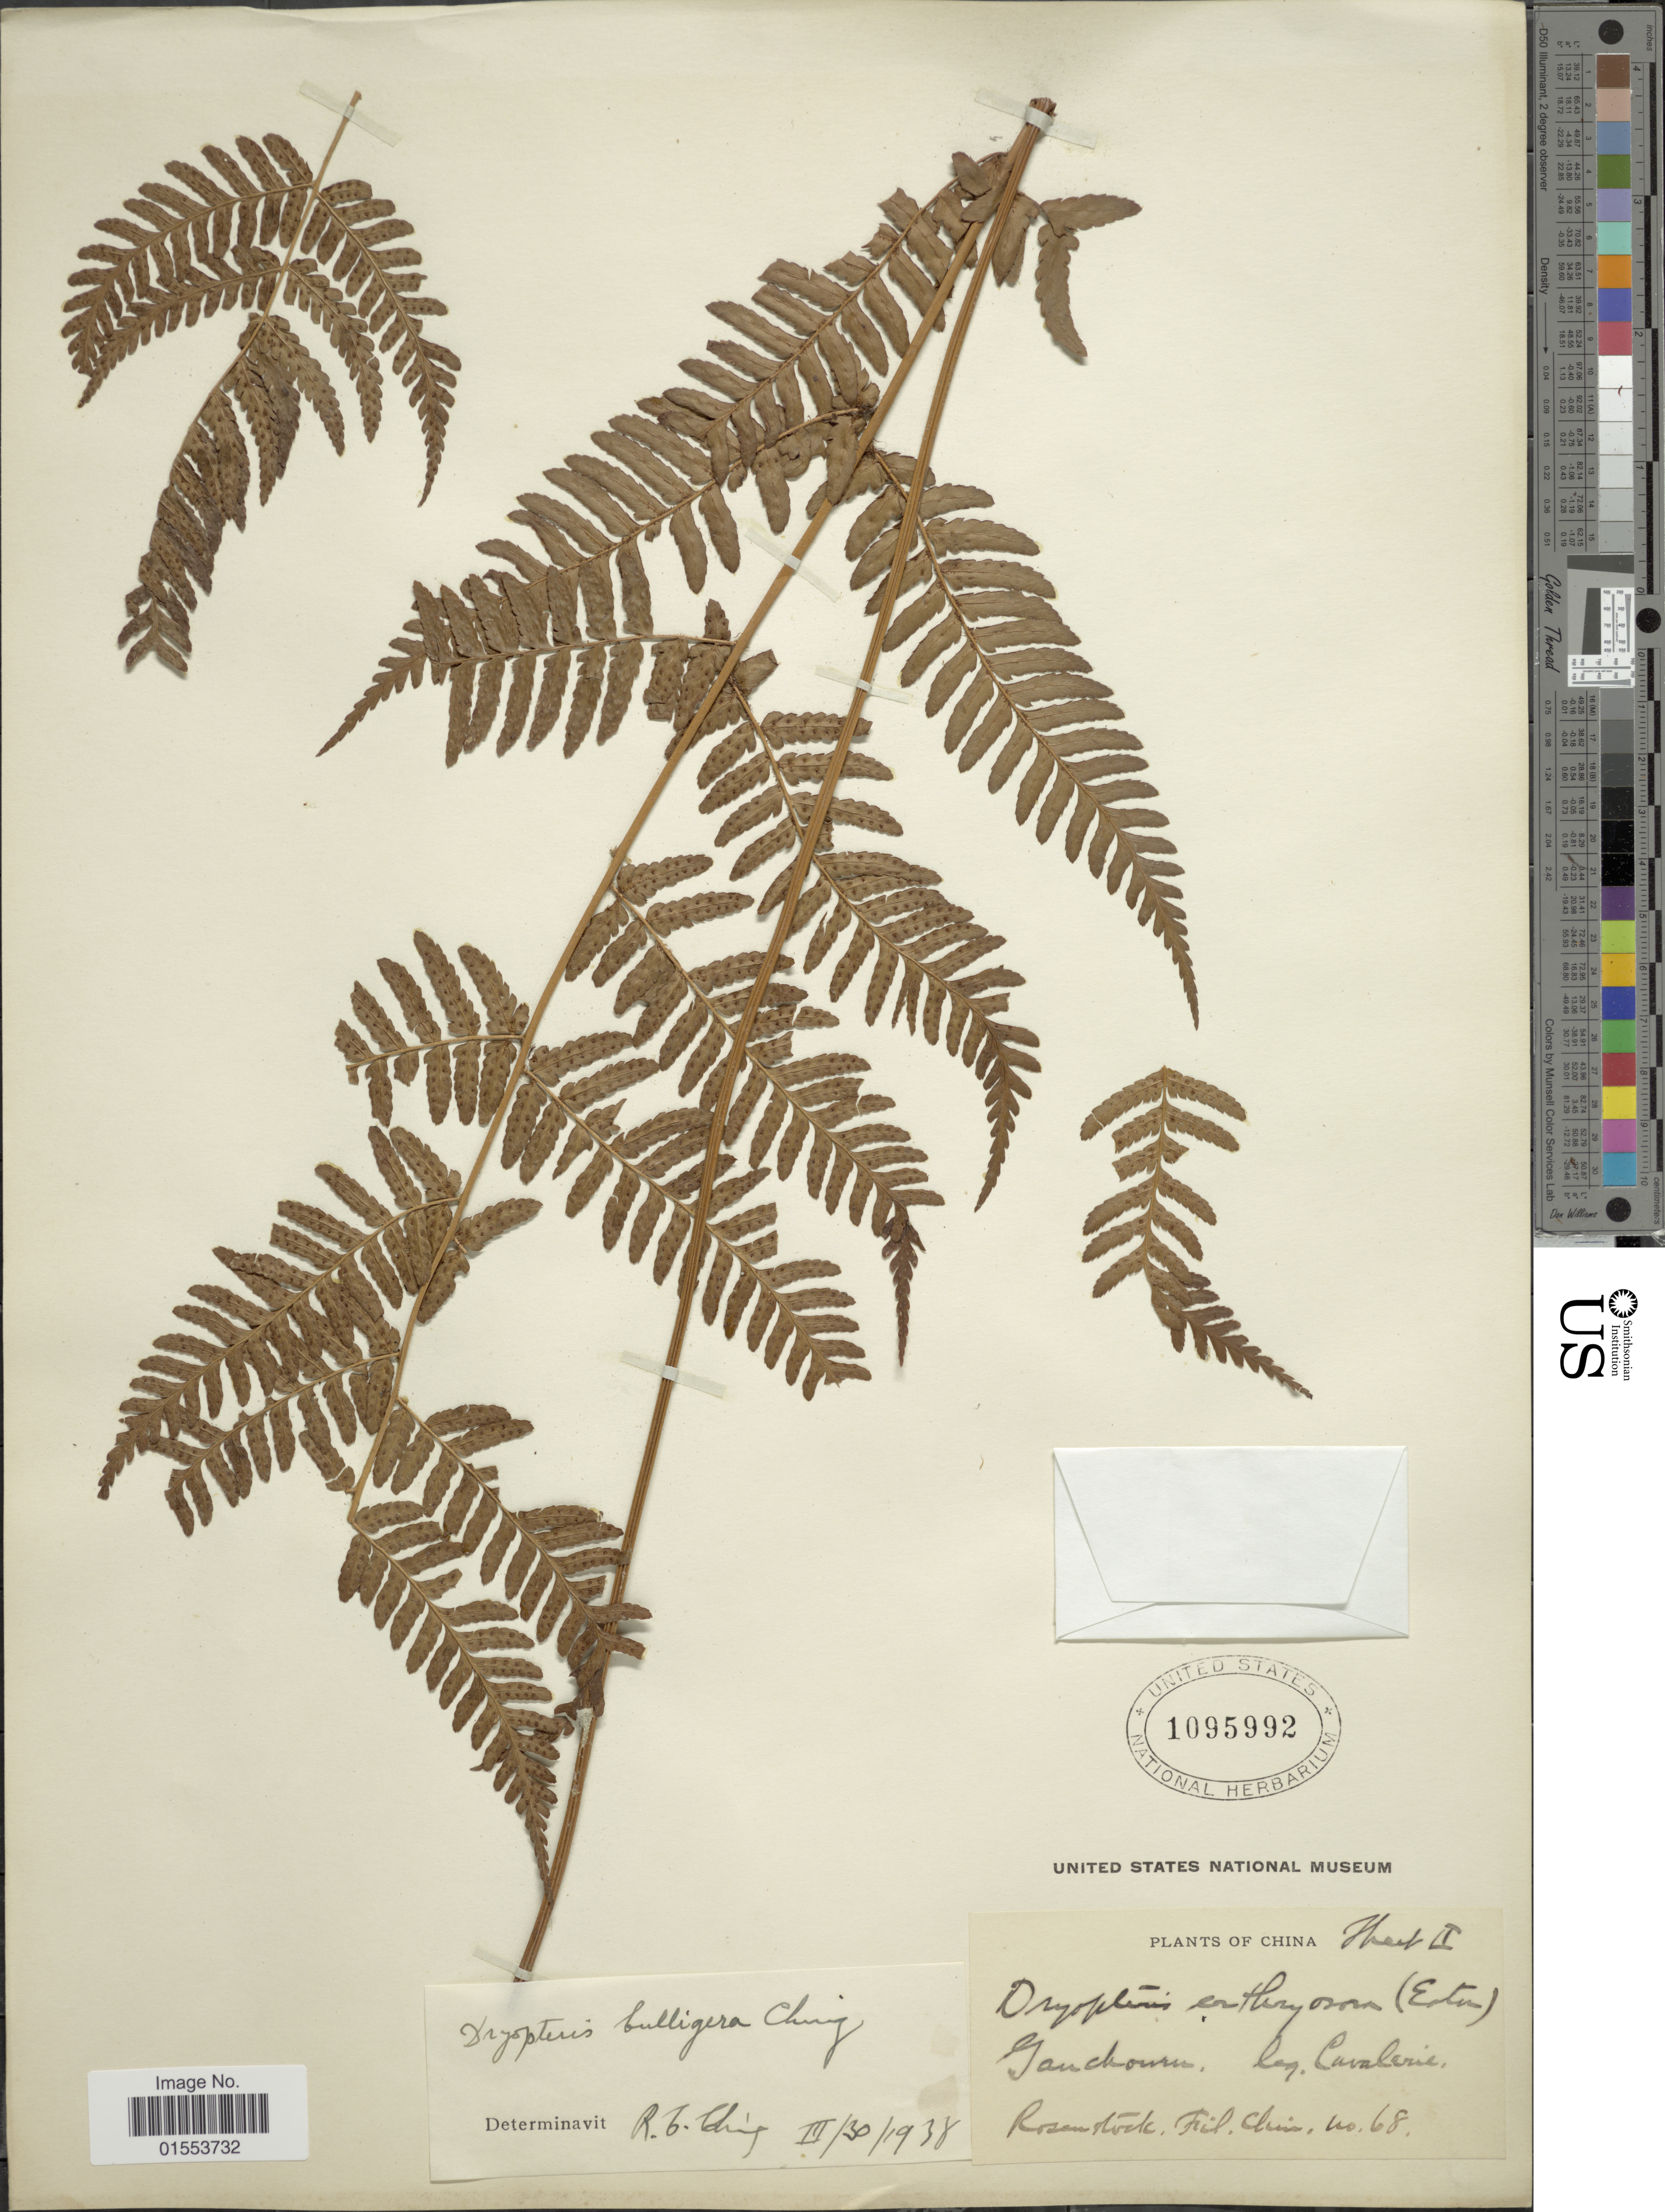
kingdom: Plantae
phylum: Tracheophyta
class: Polypodiopsida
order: Polypodiales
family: Dryopteridaceae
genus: Dryopteris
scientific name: Dryopteris bulligera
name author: Ching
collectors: -. Cavalerie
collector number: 68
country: China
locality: Guangzhou. China.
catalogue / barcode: US 1095992